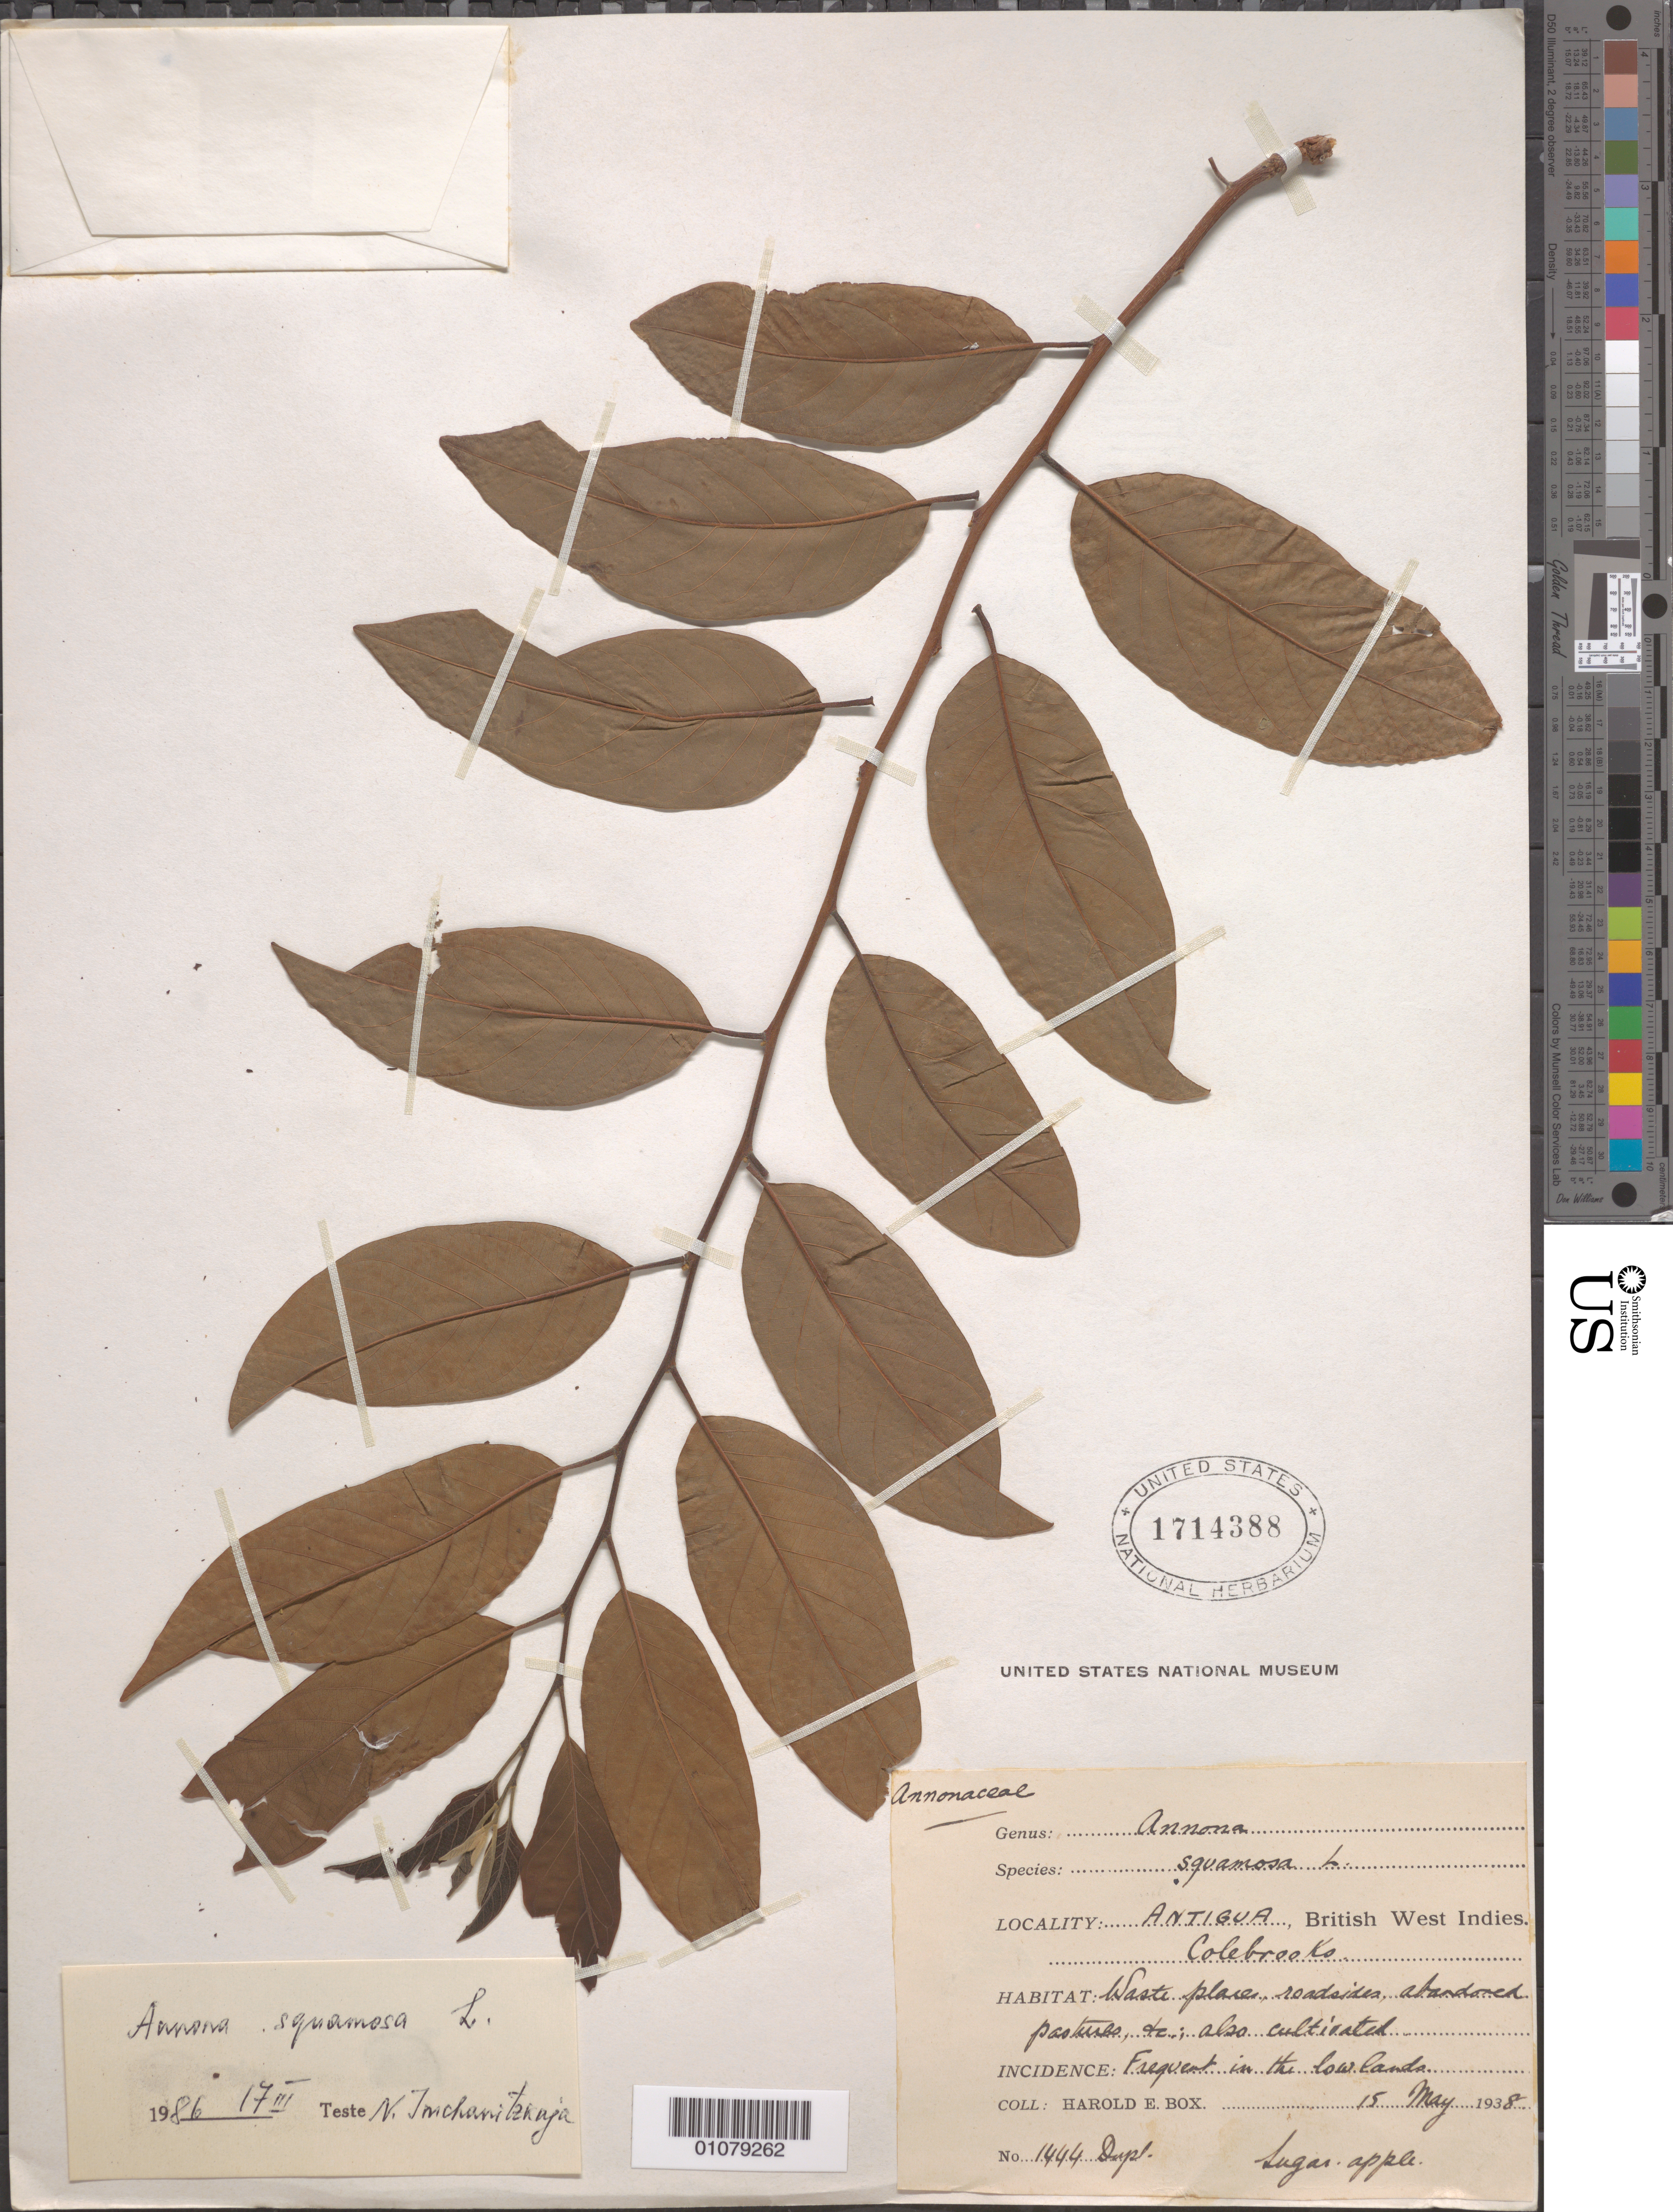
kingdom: Plantae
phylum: Tracheophyta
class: Magnoliopsida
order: Magnoliales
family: Annonaceae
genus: Annona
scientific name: Annona squamosa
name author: L.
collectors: H. E. Box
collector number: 1444 Dupl.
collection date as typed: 15 May 1938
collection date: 1938-05-15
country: Antigua and Barbuda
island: Antigua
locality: Colebrooks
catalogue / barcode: US 1714388